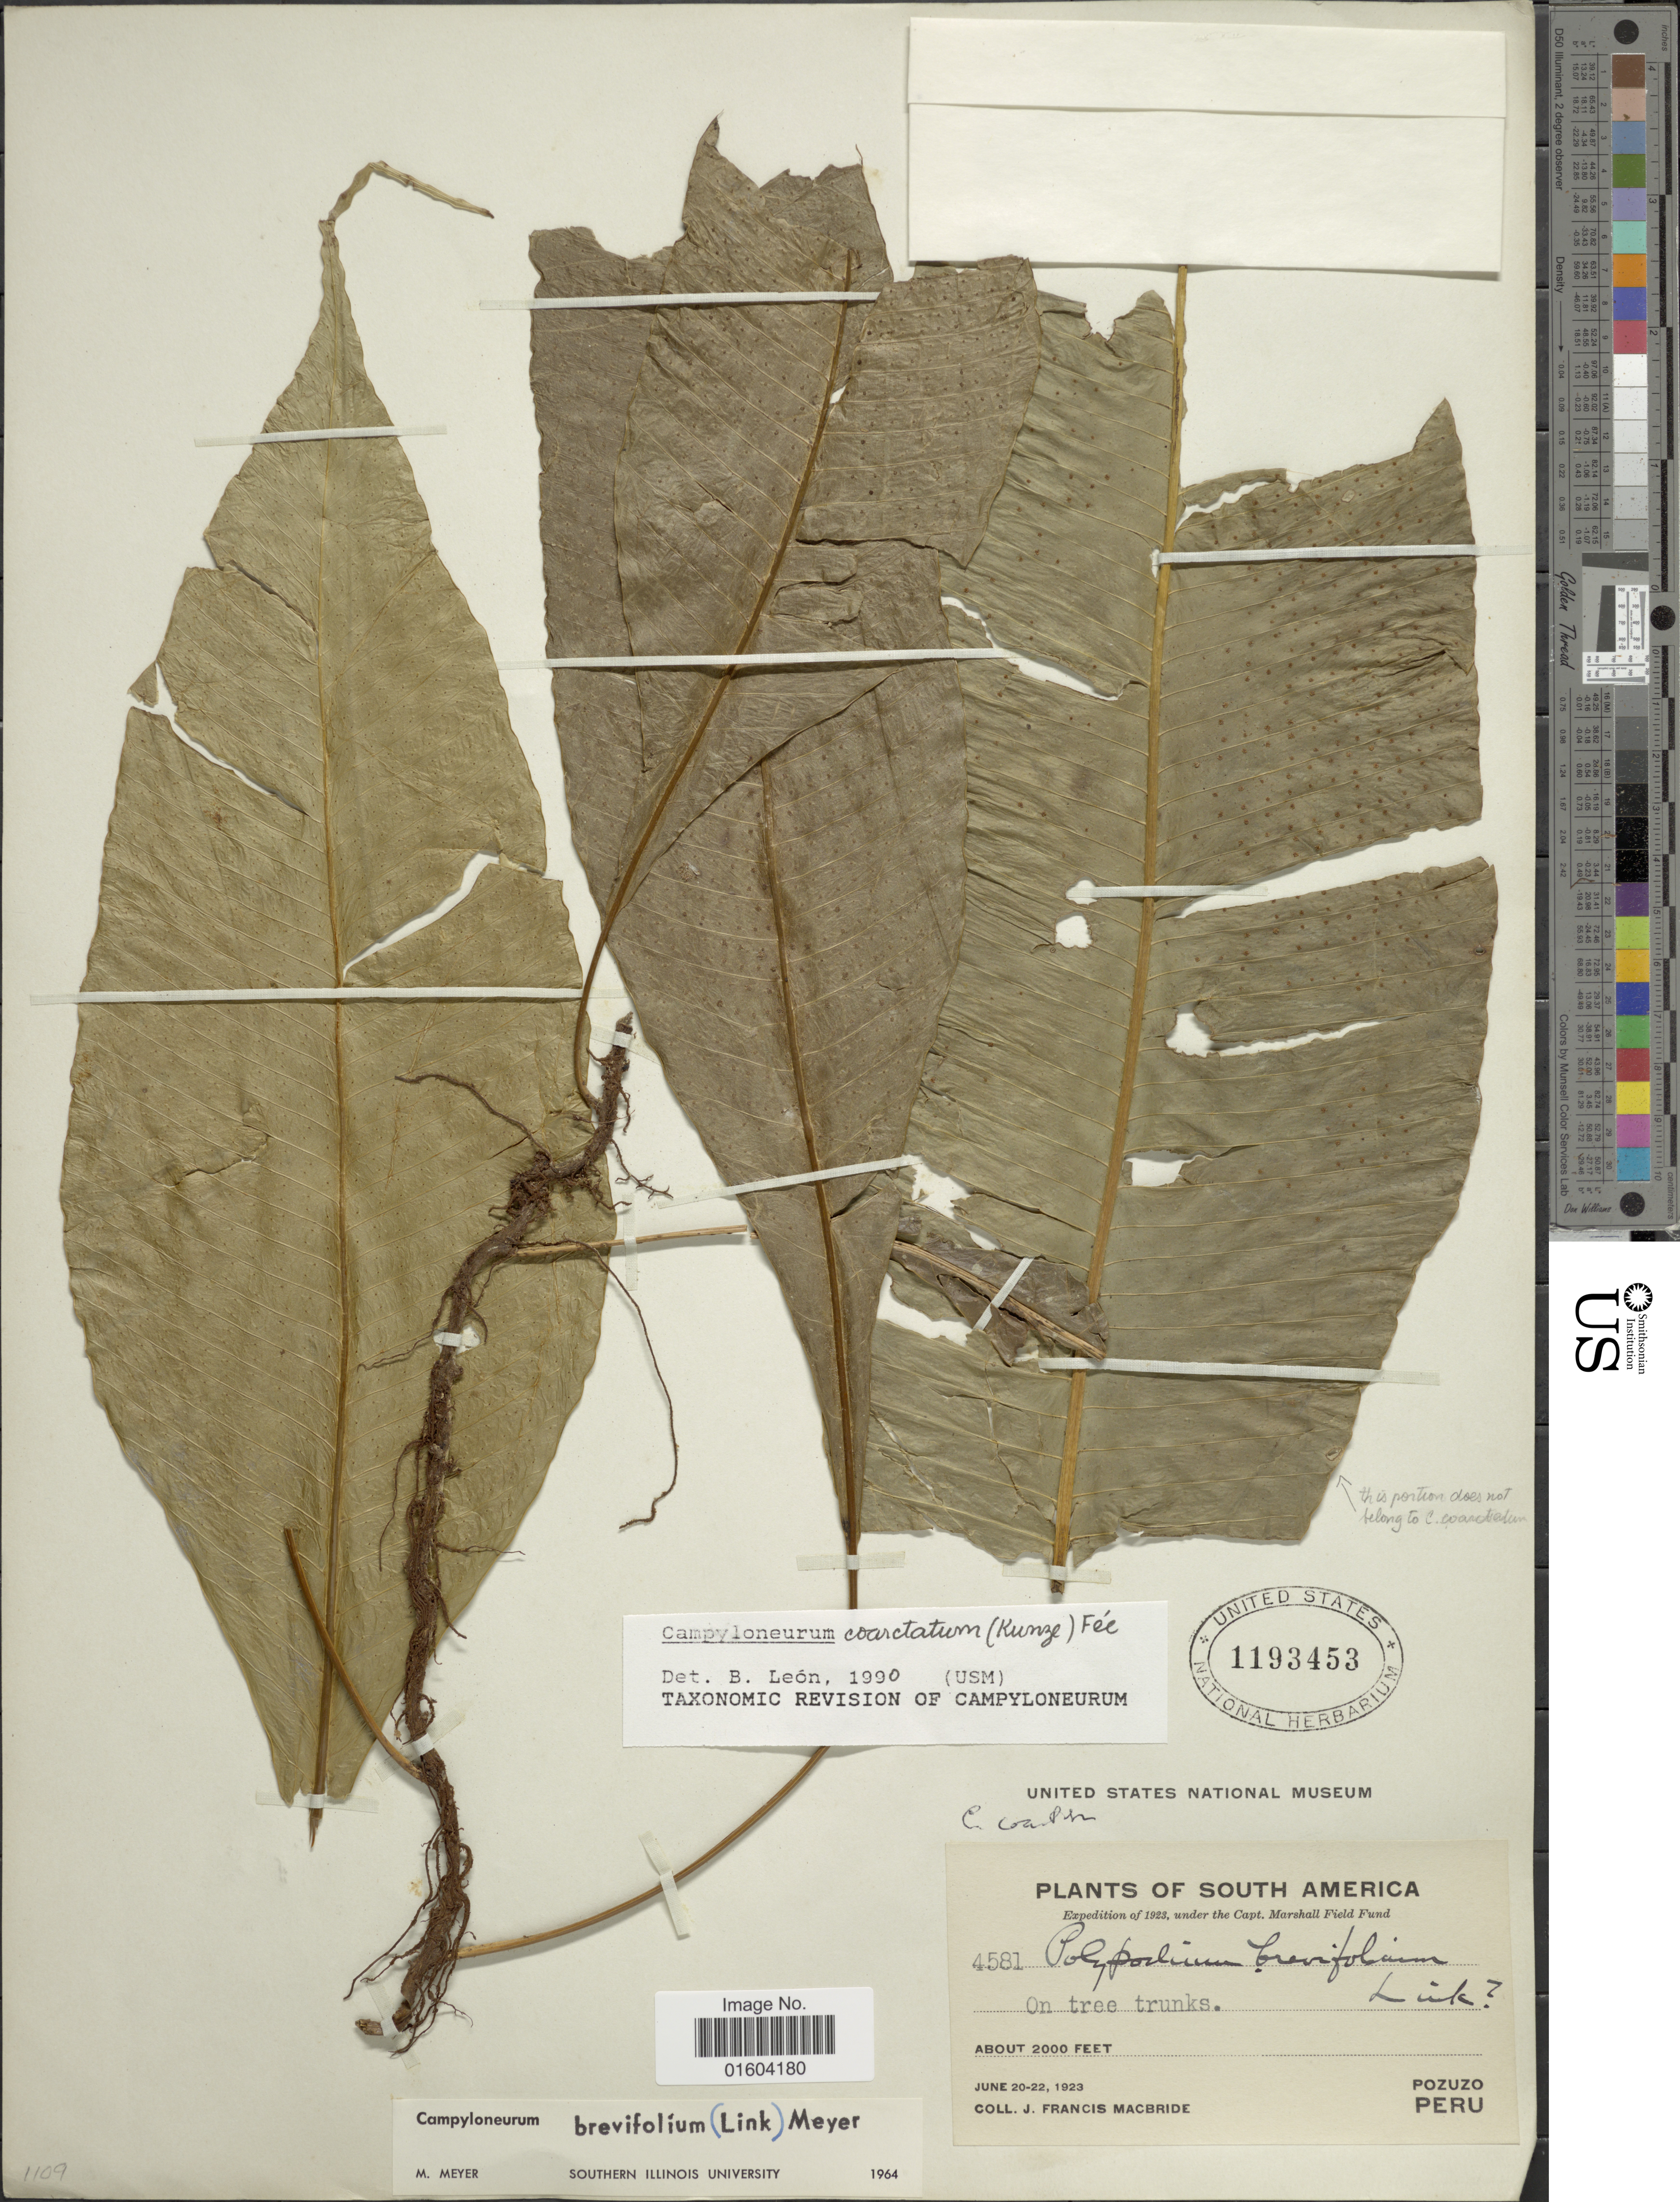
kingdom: Plantae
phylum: Tracheophyta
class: Polypodiopsida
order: Polypodiales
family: Polypodiaceae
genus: Campyloneurum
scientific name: Campyloneurum coarctatum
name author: (Kunze) Fée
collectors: J. F. Macbride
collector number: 4581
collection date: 1923-06-20/1923-06-22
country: Peru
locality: South America. Pozuzo, Peru.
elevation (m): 610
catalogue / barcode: US 1193453